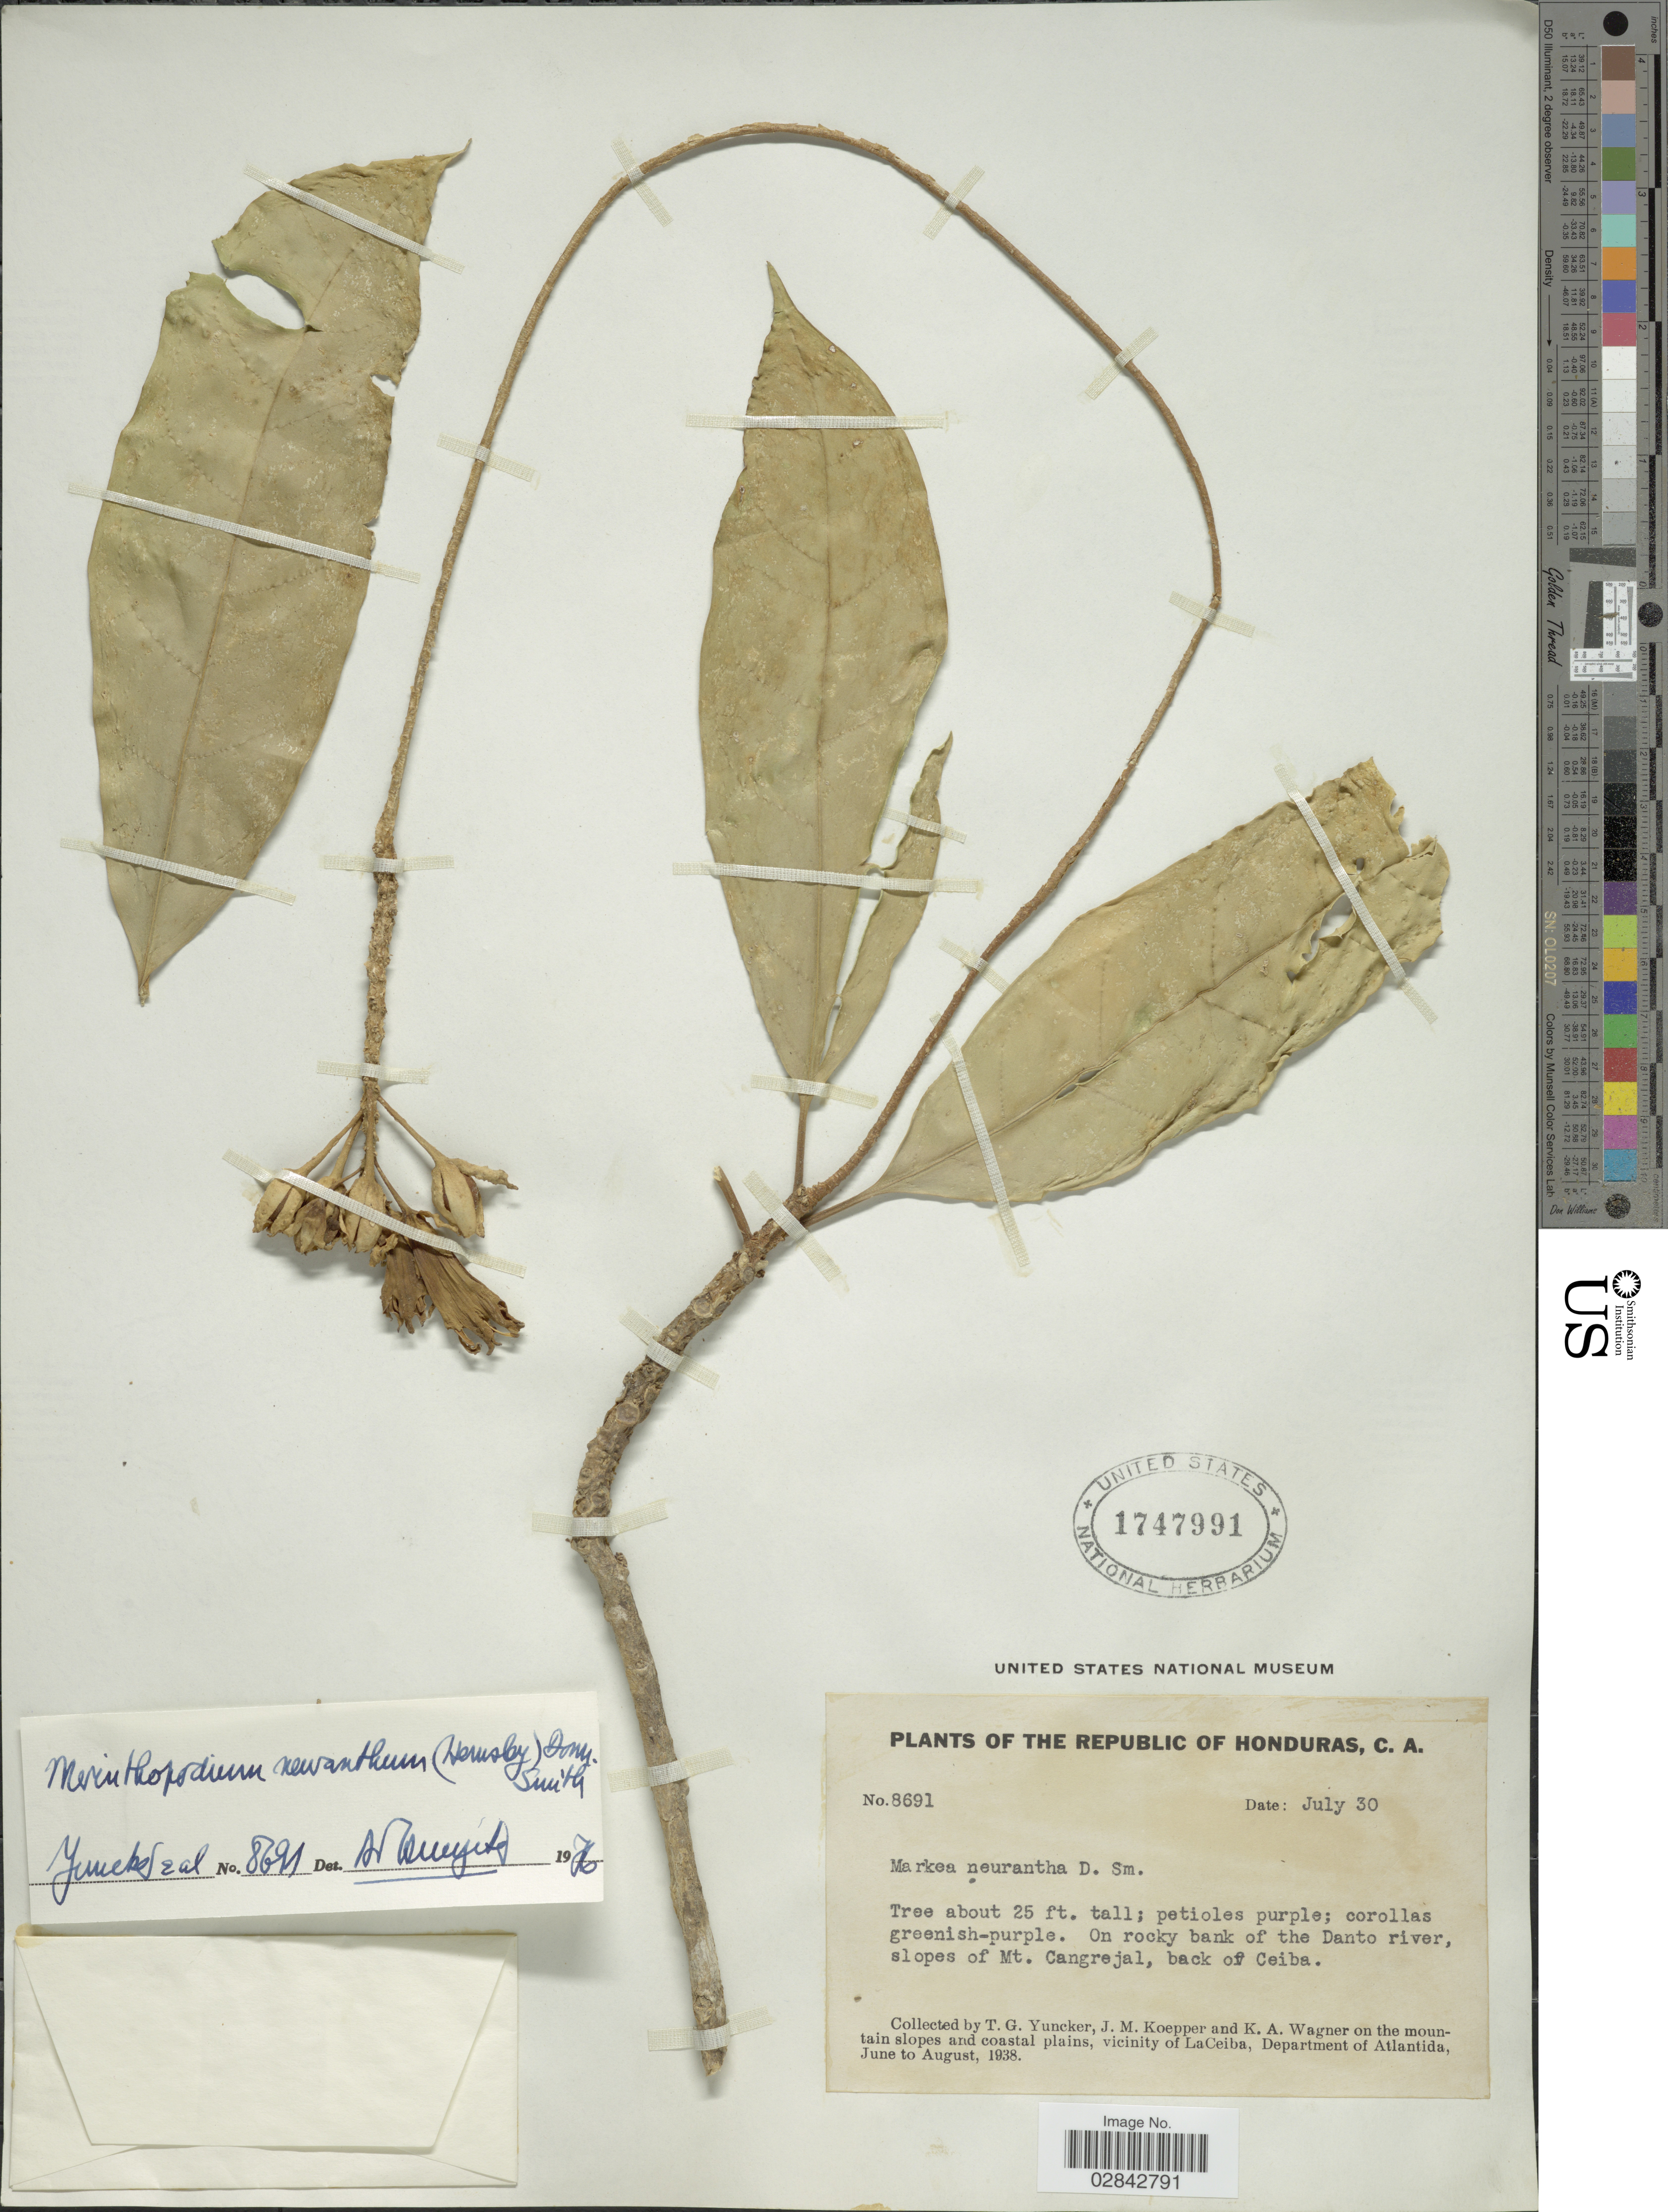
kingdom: Plantae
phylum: Tracheophyta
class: Magnoliopsida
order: Solanales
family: Solanaceae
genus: Markea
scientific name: Markea neurantha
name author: Hemsl.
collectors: T. G. Yuncker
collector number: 8691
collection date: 1938-07-30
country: Honduras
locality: The Republic of Honduras, C. A. On rocky bank of the Danto river, slopes of Mt. Cangrejal, back of Ceiba.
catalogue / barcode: US 1747991